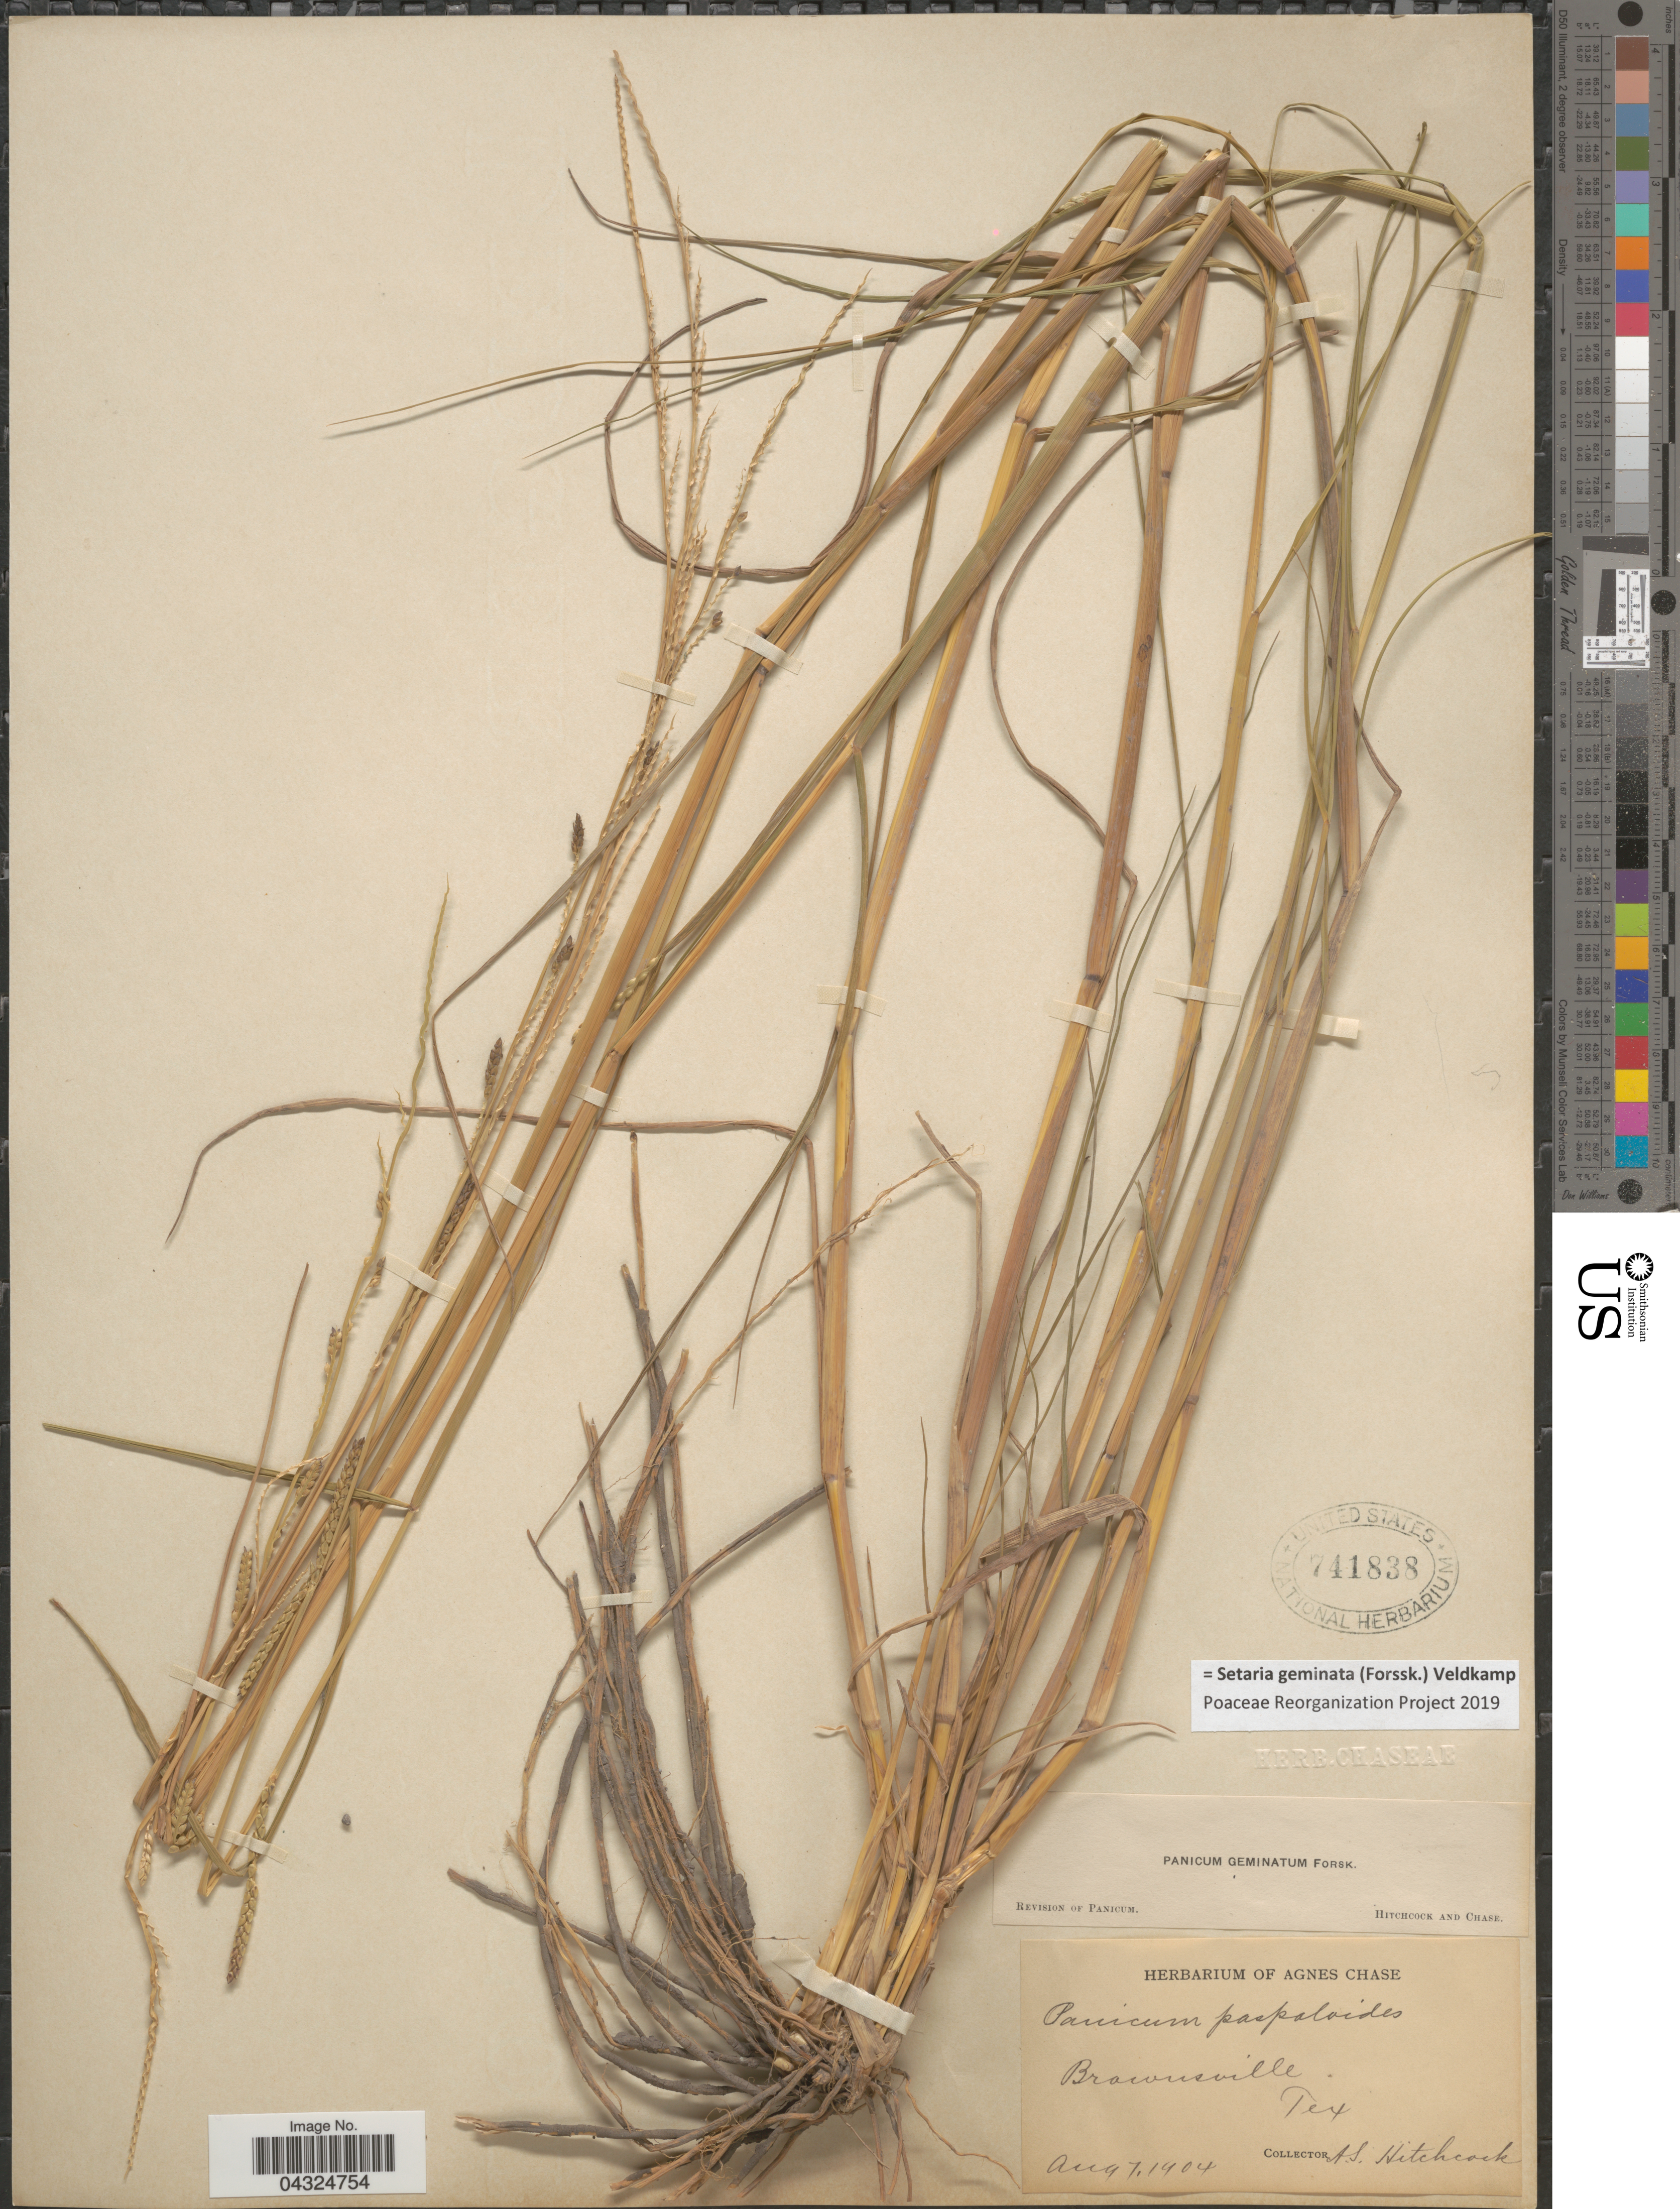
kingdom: Plantae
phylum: Tracheophyta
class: Liliopsida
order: Poales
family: Poaceae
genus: Setaria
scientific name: Setaria geminata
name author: (Forssk.) Veldkamp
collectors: A. S. Hitchcock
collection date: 1904-08-07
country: United States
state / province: Texas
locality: Brownsville.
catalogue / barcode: US 741838